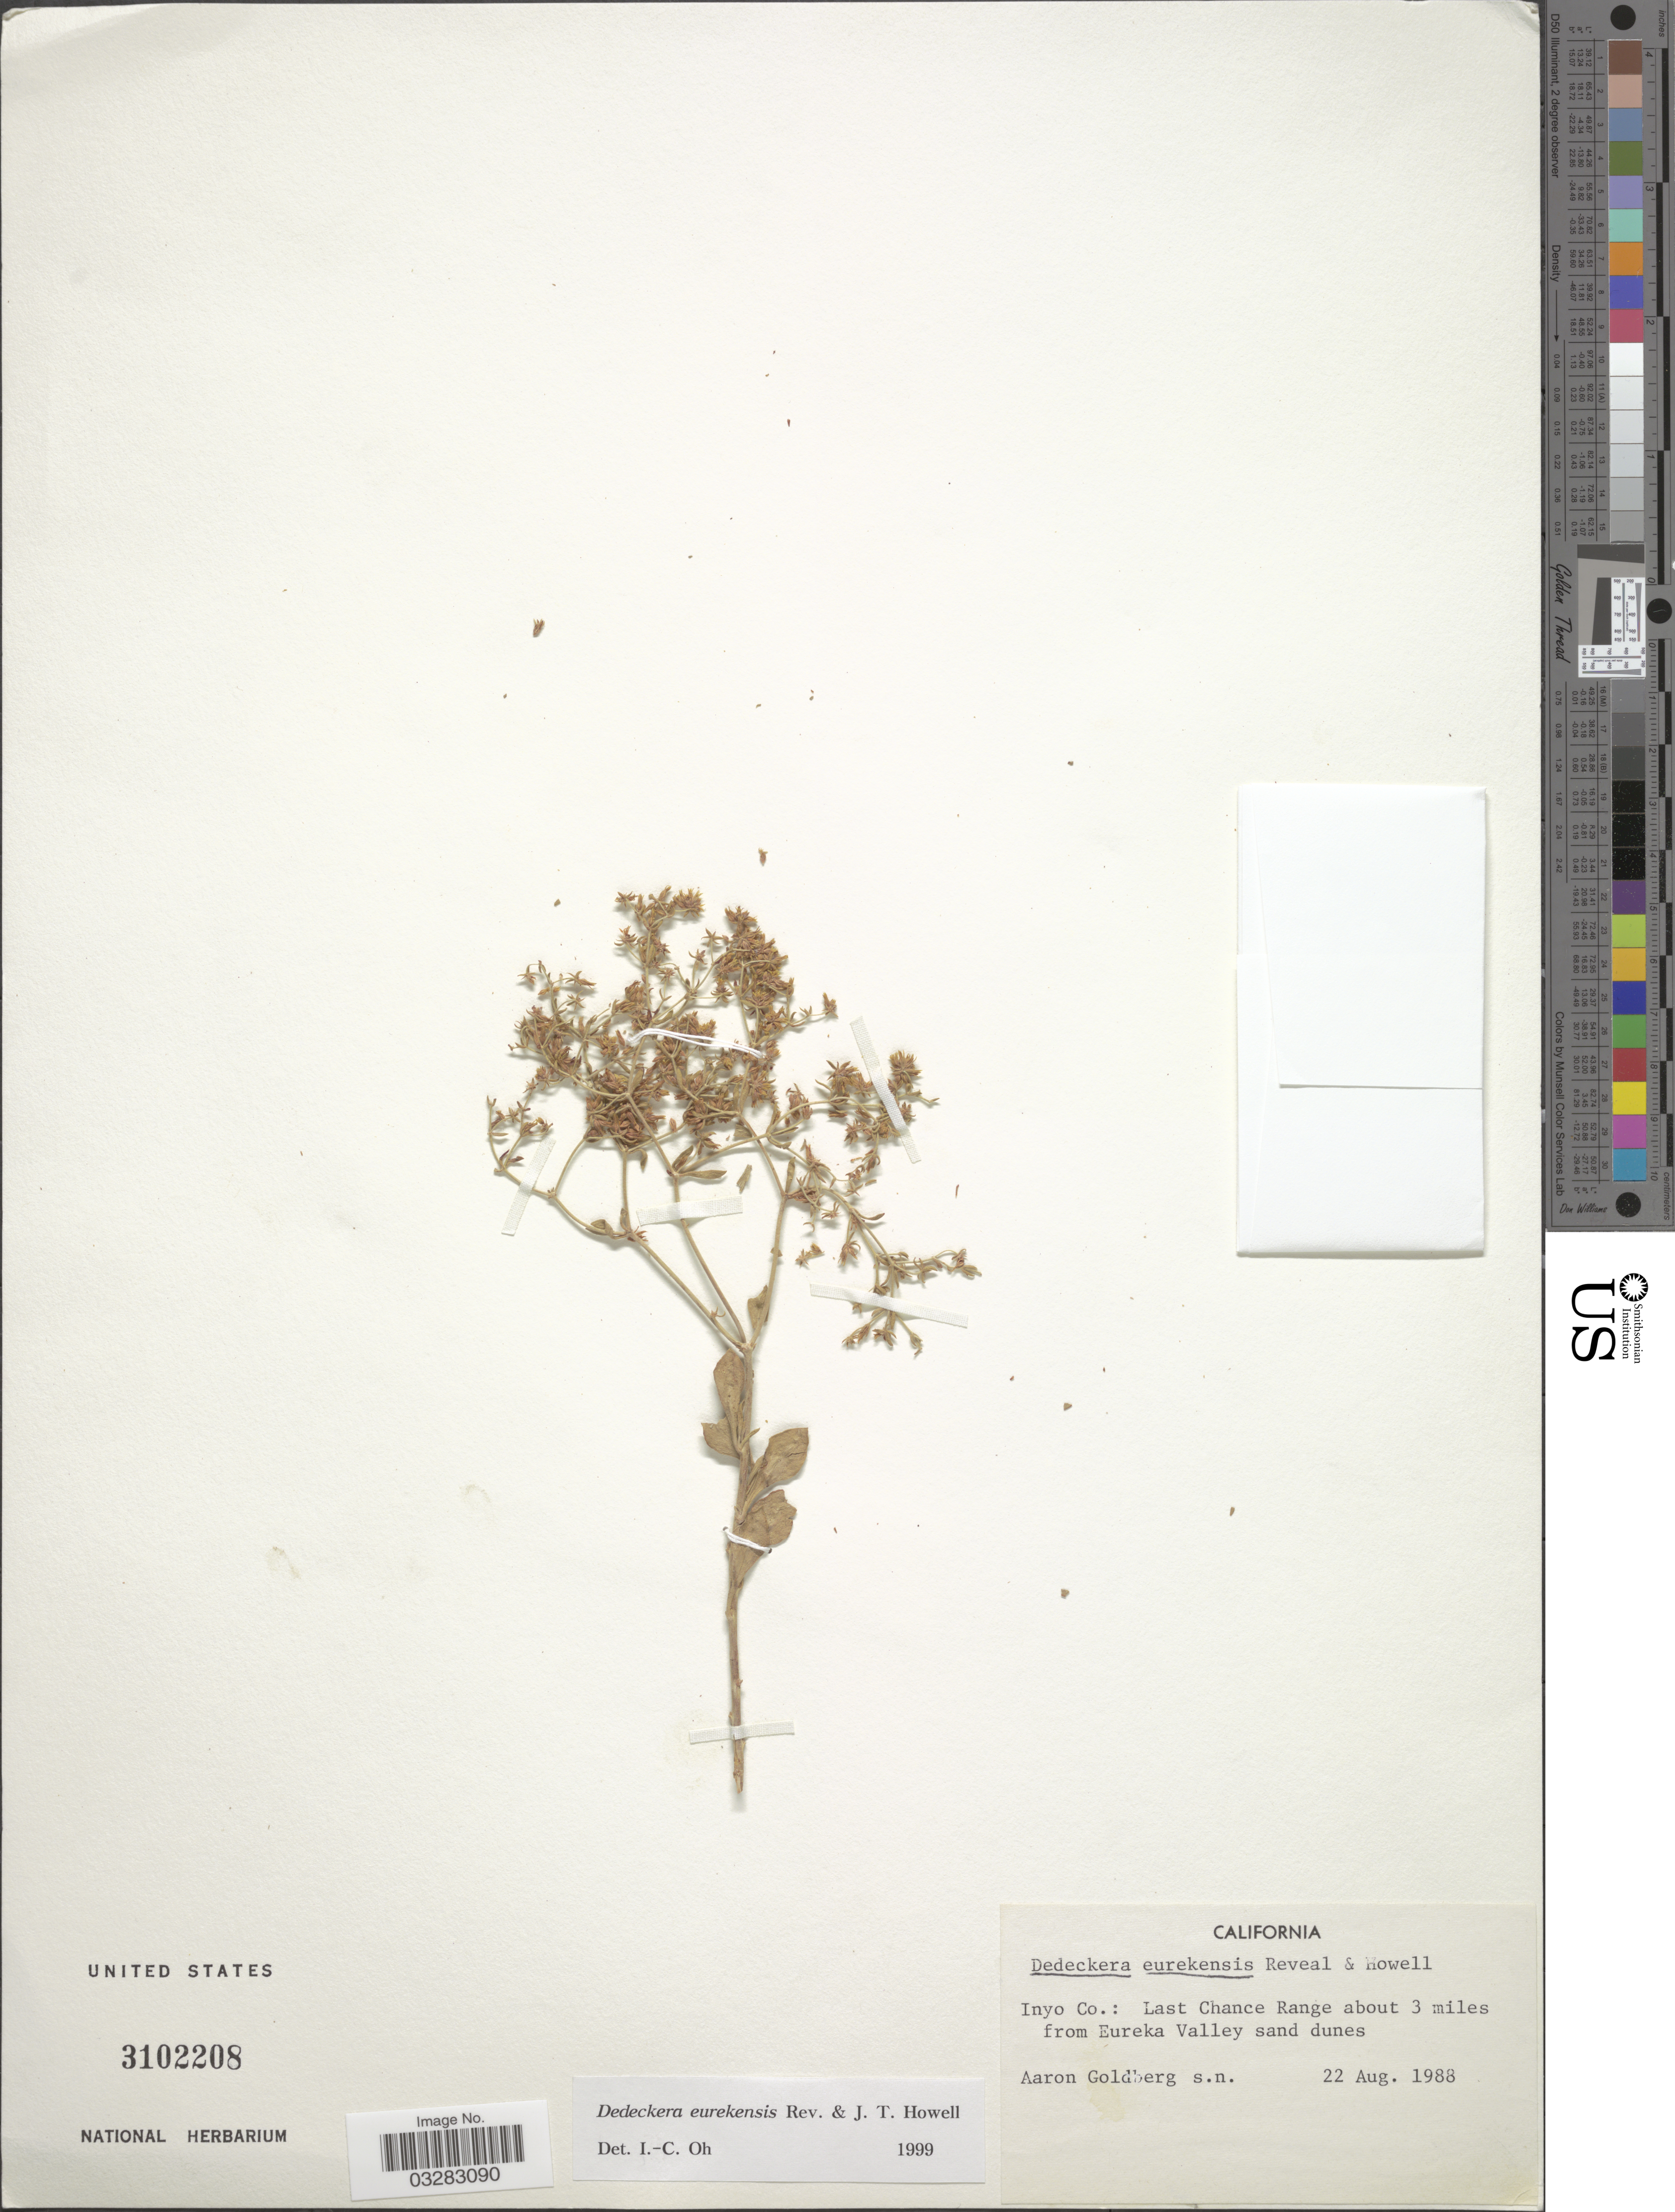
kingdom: Plantae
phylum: Tracheophyta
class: Magnoliopsida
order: Caryophyllales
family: Polygonaceae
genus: Dedeckera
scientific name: Dedeckera eurekensis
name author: Reveal & J.T. Howell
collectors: A. Goldberg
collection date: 1988-08-22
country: United States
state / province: California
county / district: Inyo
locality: Inyo Co.: Last Chance Range about 3 miles from Eureka Valley sand dunes.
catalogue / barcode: US 3102208